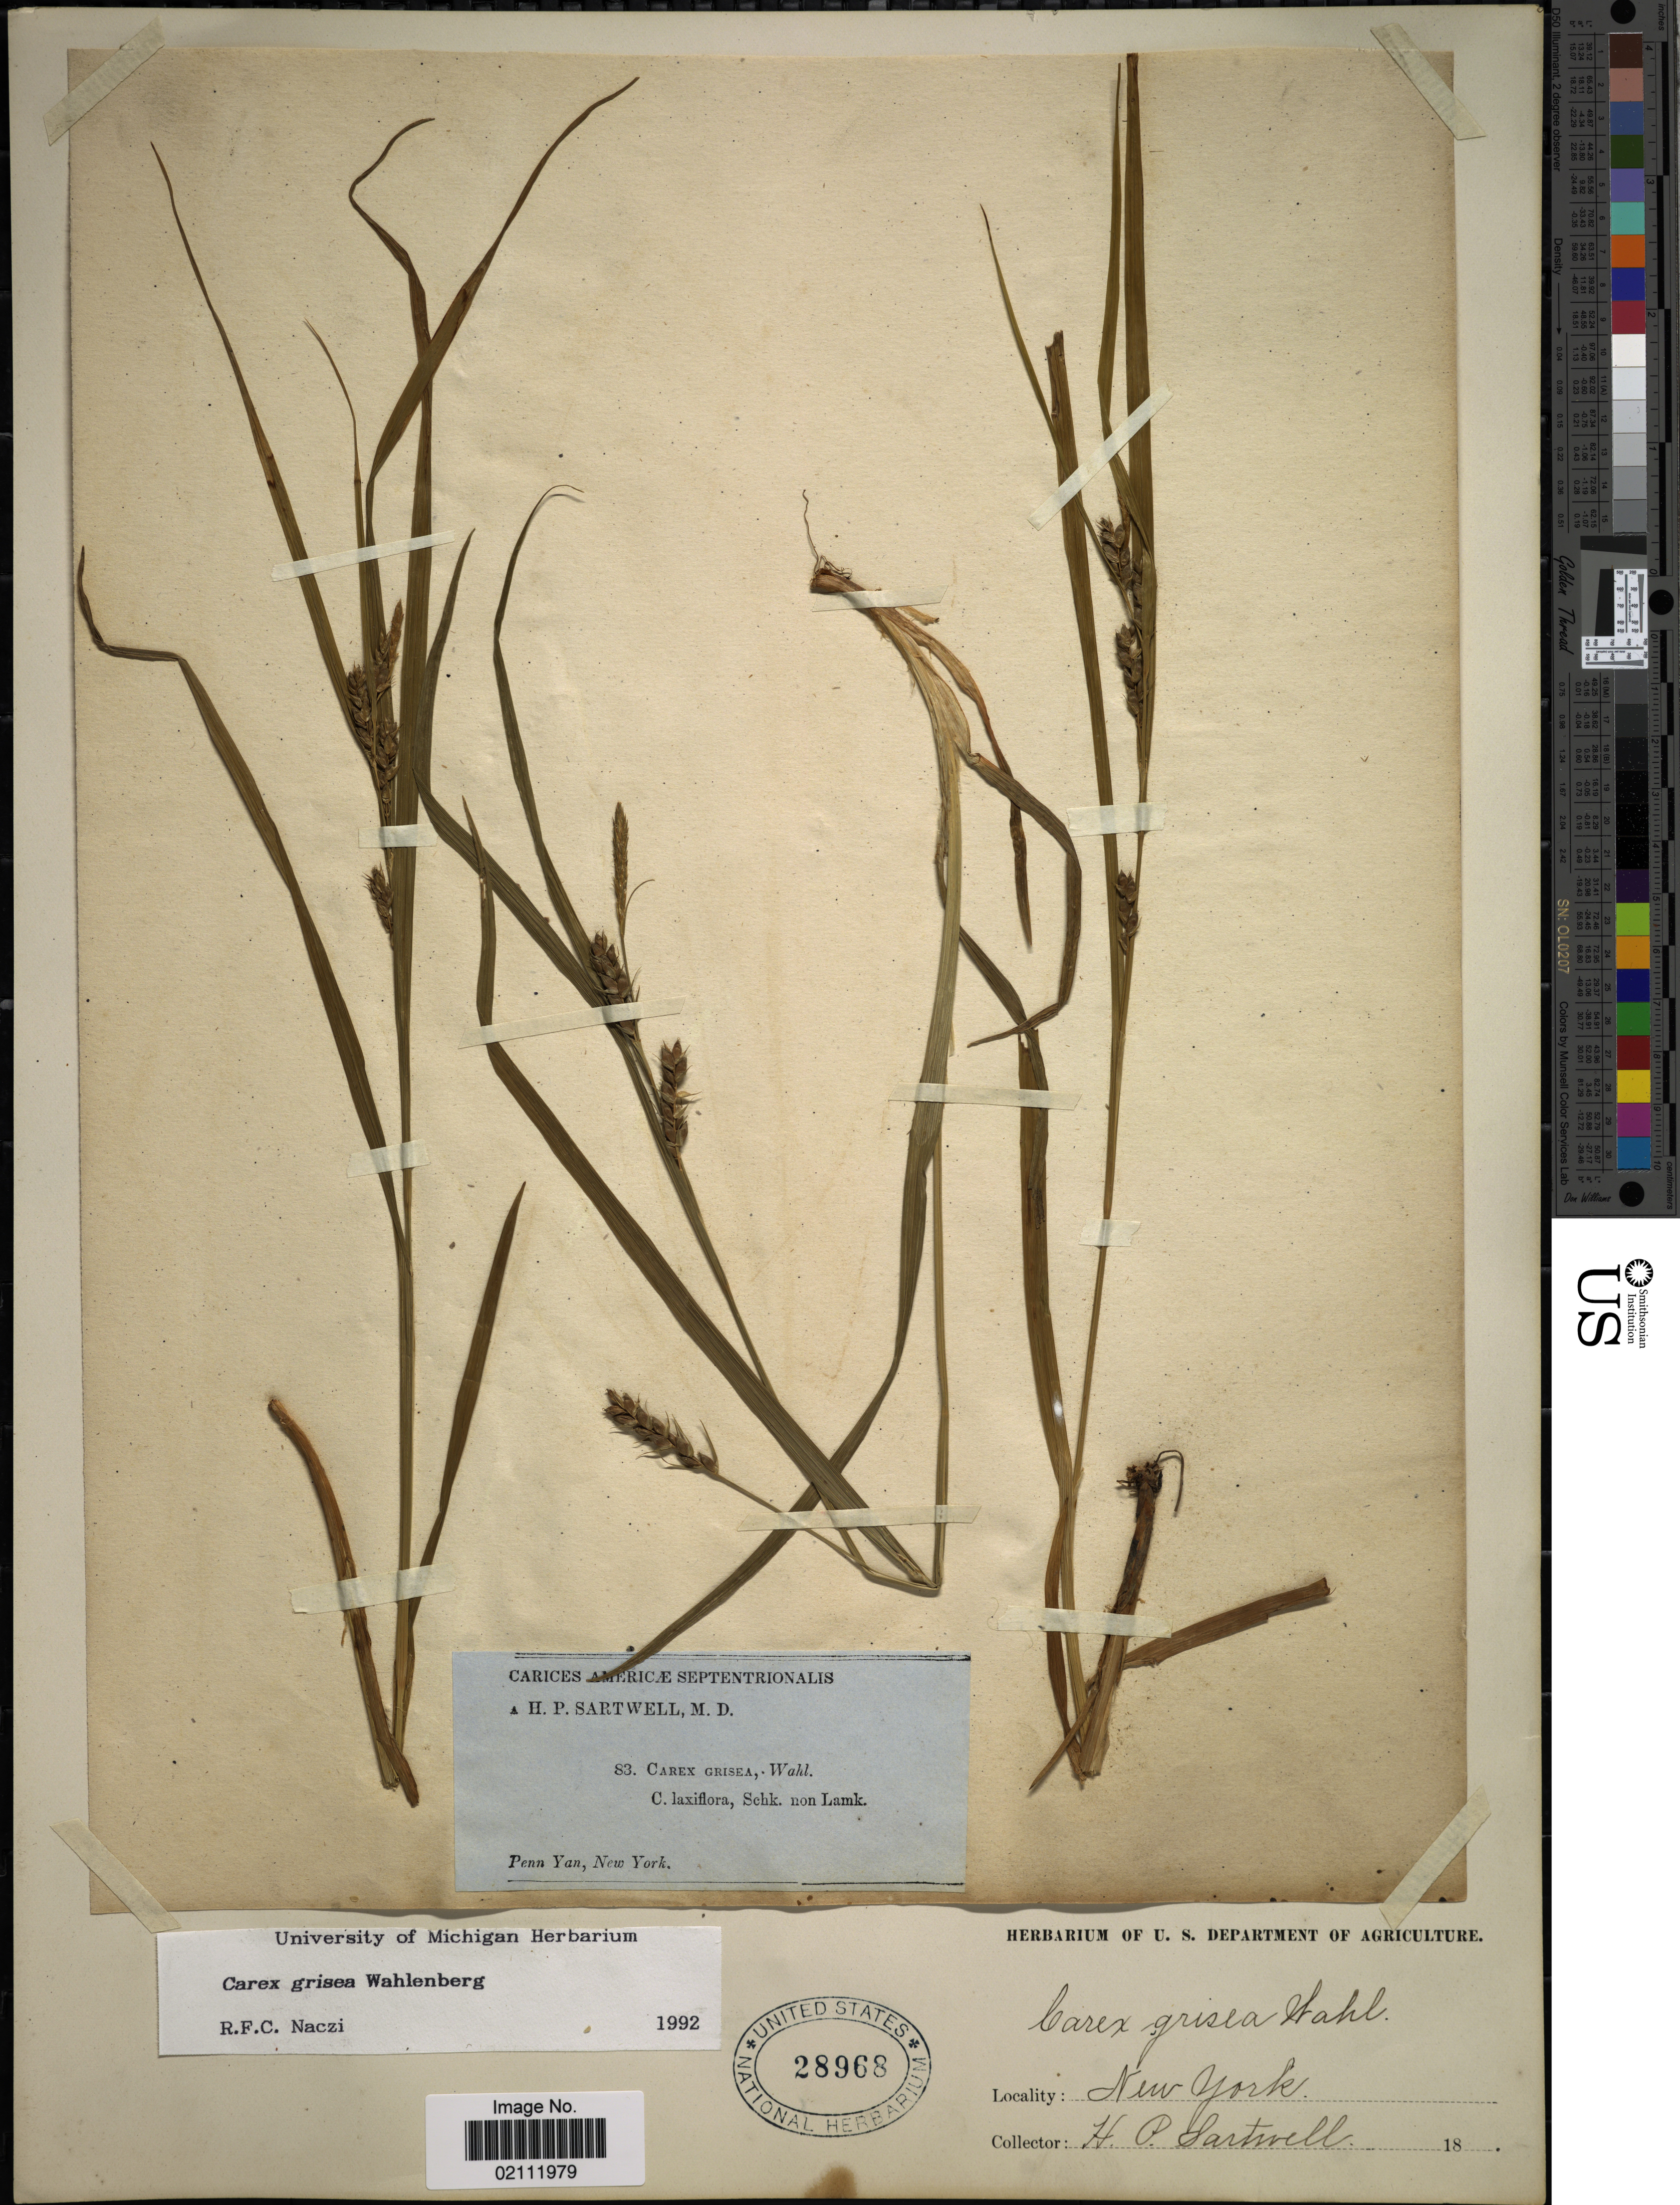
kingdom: Plantae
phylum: Tracheophyta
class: Liliopsida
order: Poales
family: Cyperaceae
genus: Carex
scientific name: Carex grisea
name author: Wahlenb.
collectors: H. P. Sartwell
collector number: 83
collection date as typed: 18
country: United States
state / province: New York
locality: Penn Yan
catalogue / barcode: US 28968